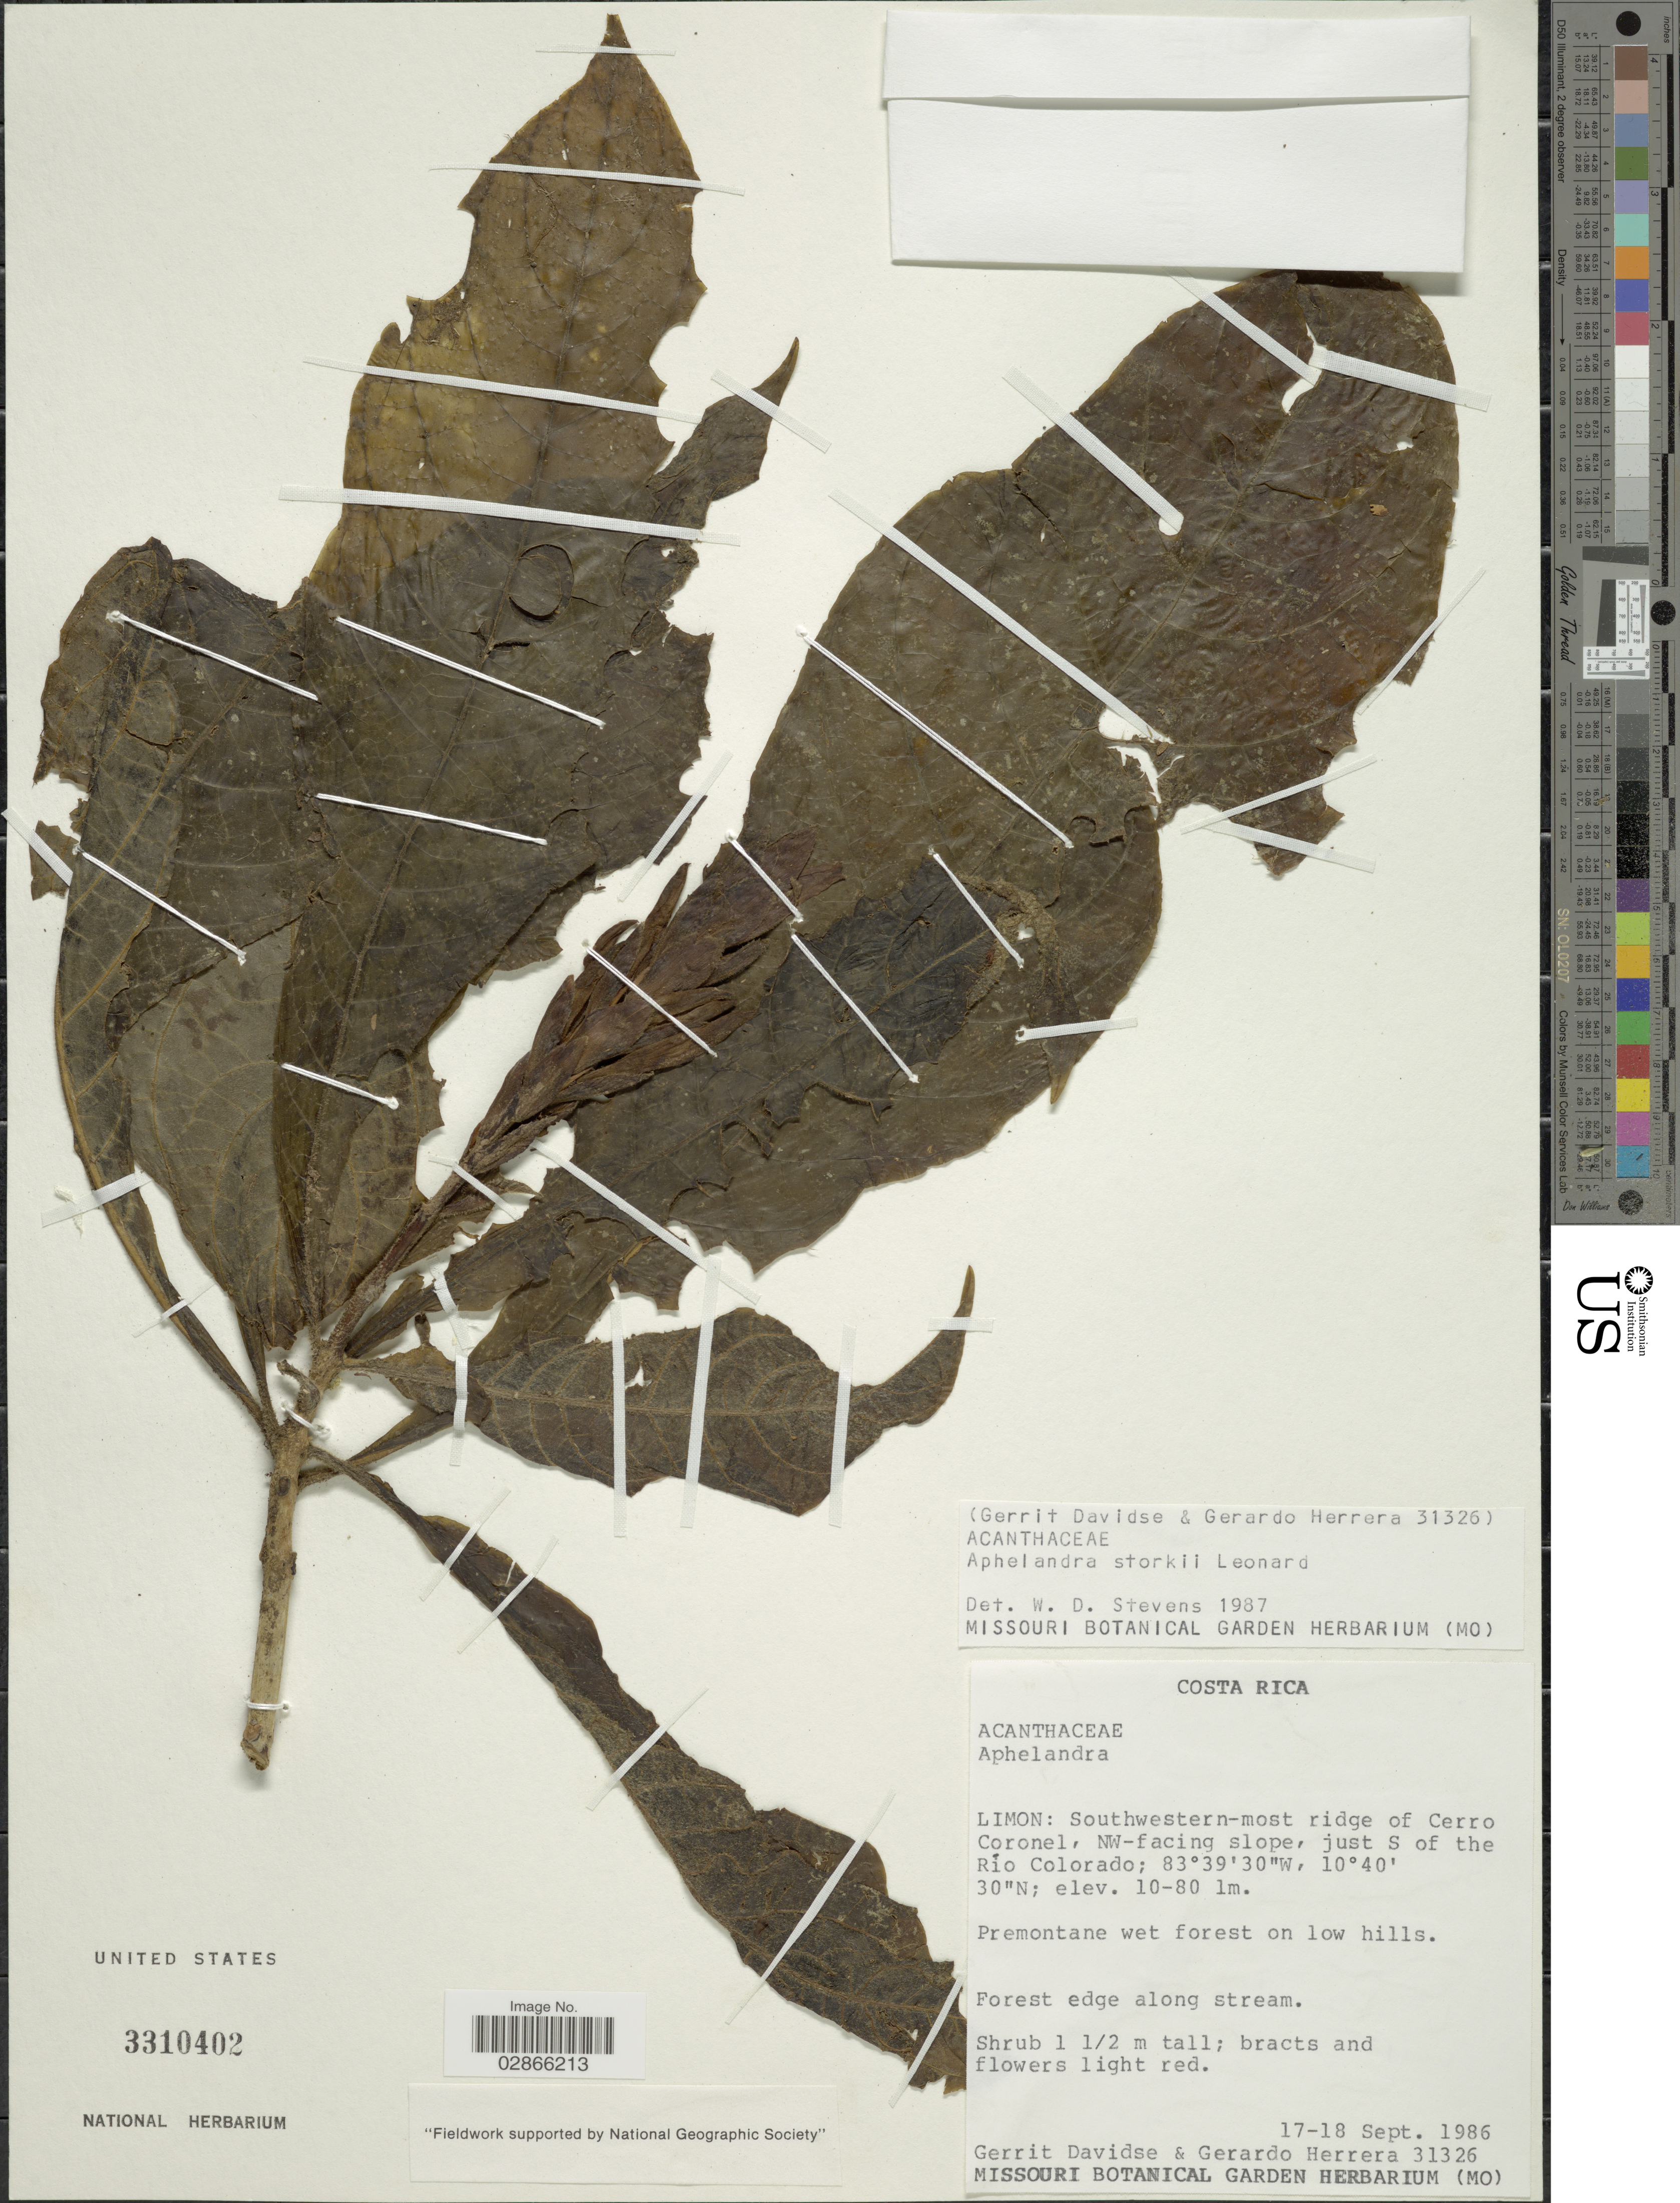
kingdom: Plantae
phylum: Tracheophyta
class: Magnoliopsida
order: Lamiales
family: Acanthaceae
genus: Aphelandra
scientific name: Aphelandra storkii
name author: Leonard in Standl.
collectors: G. Davidse & G. Herrera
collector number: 31326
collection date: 1986-09-17/1986-09-18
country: Costa Rica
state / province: Limón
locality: Southwestern-most ridge of Cerro Coronel, NW-facing slope, just S of the Río Colorado.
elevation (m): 10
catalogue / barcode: US 3310402